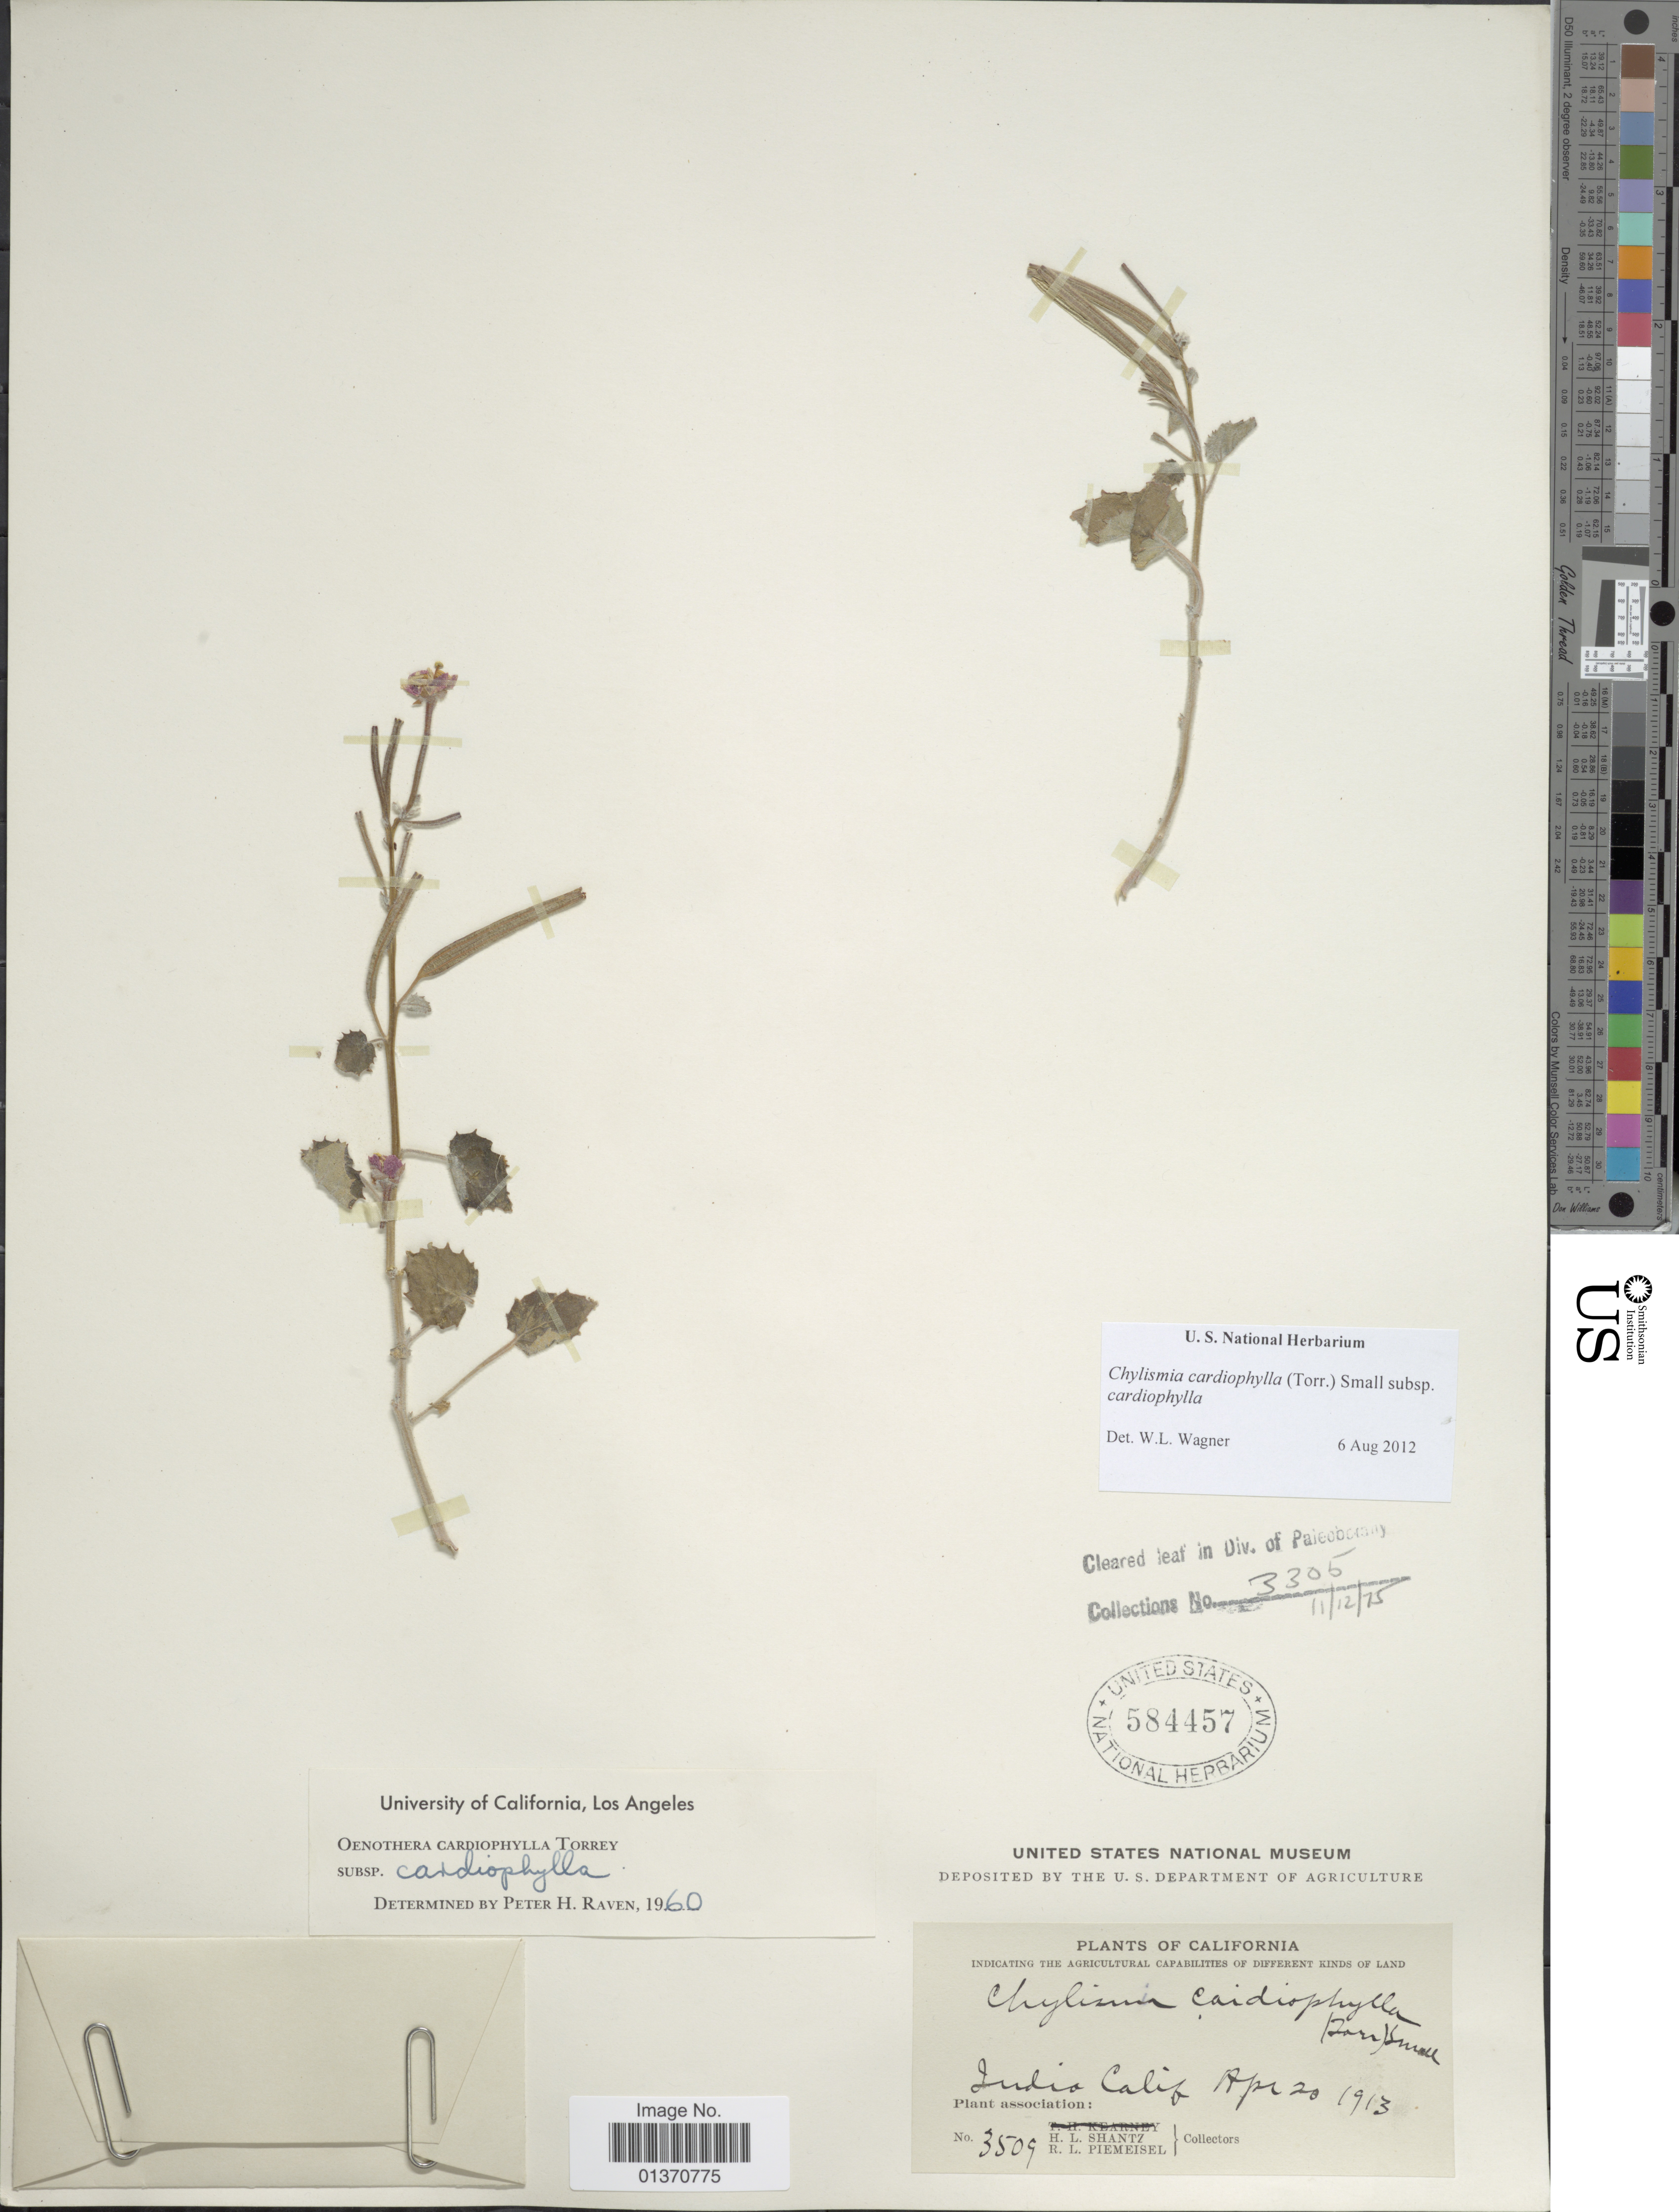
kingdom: Plantae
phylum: Tracheophyta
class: Magnoliopsida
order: Myrtales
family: Onagraceae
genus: Chylismia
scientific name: Chylismia cardiophylla subsp. cardiophylla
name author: (Torr.) Small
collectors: H. Shantz & R. L. Piemeisel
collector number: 3509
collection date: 1913-04-20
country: United States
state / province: California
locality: Judio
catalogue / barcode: US 584457